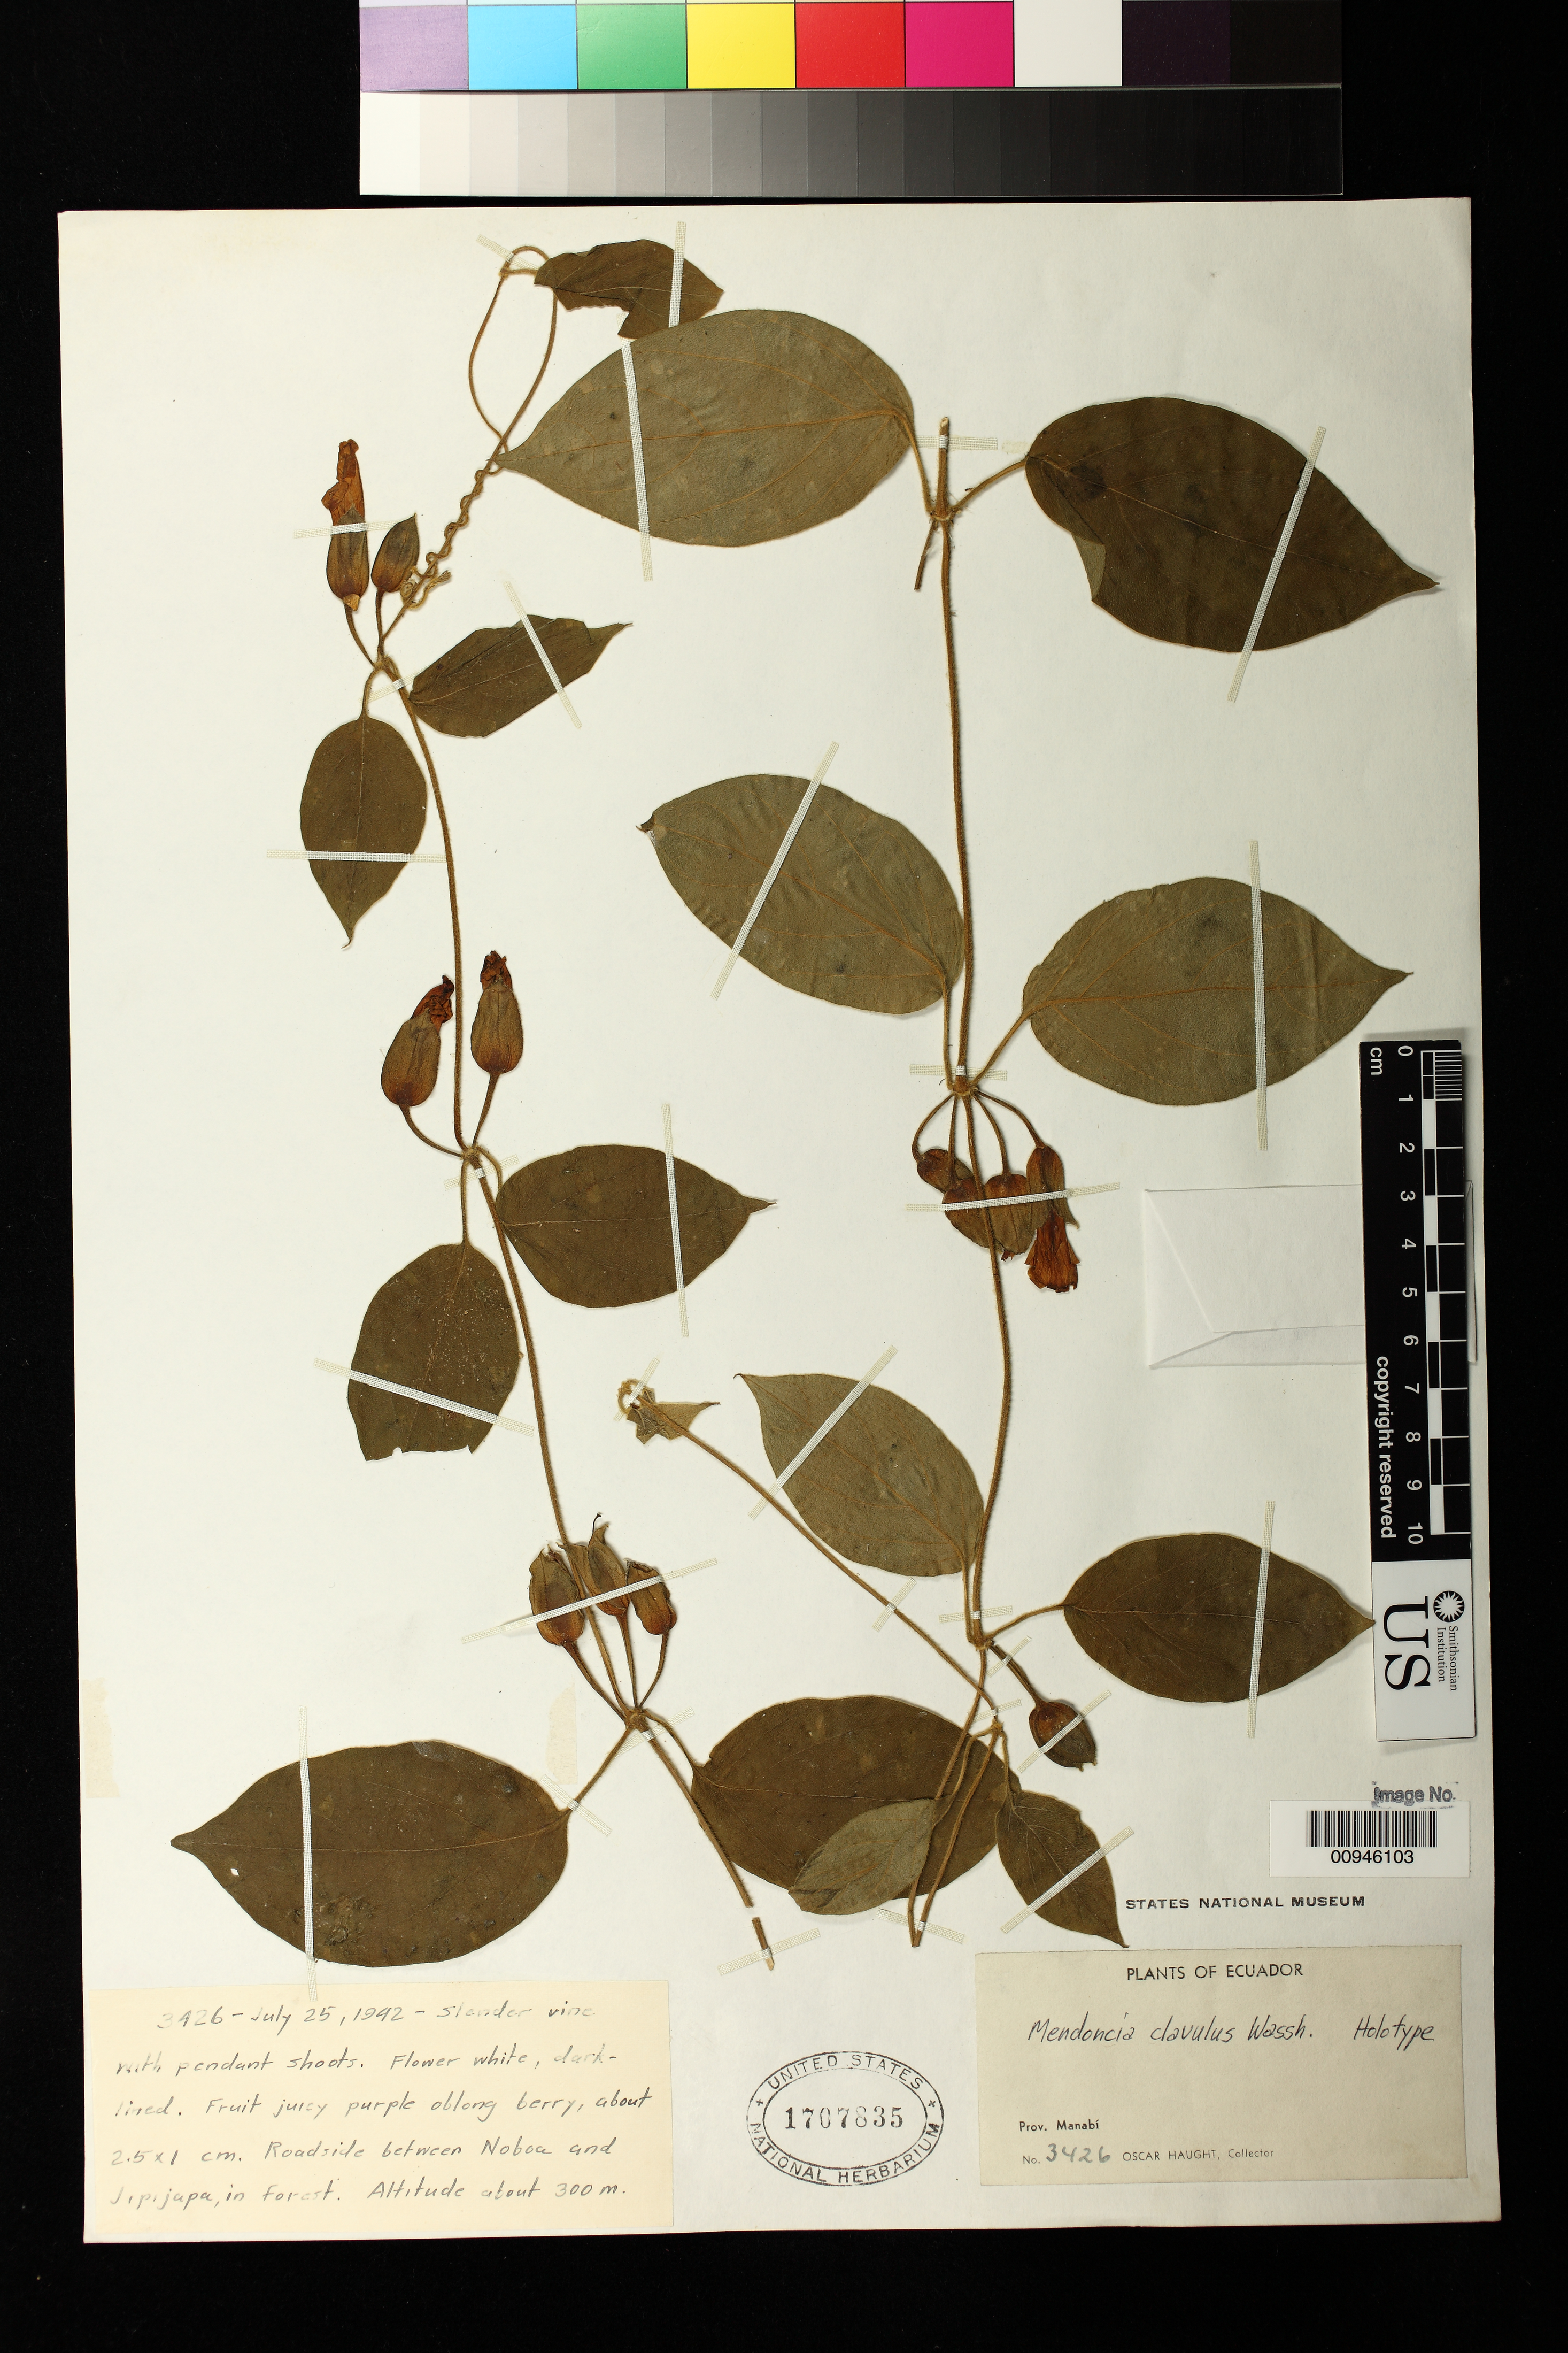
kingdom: Plantae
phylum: Tracheophyta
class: Magnoliopsida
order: Lamiales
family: Acanthaceae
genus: Mendoncia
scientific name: Mendoncia clavulus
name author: Wassh.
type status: Holotype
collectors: O. L. Haught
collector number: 3426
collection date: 1942-07-25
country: Ecuador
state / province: Manabí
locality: Roadside between Noboa and Jipijapa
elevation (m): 300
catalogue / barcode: US 1707835